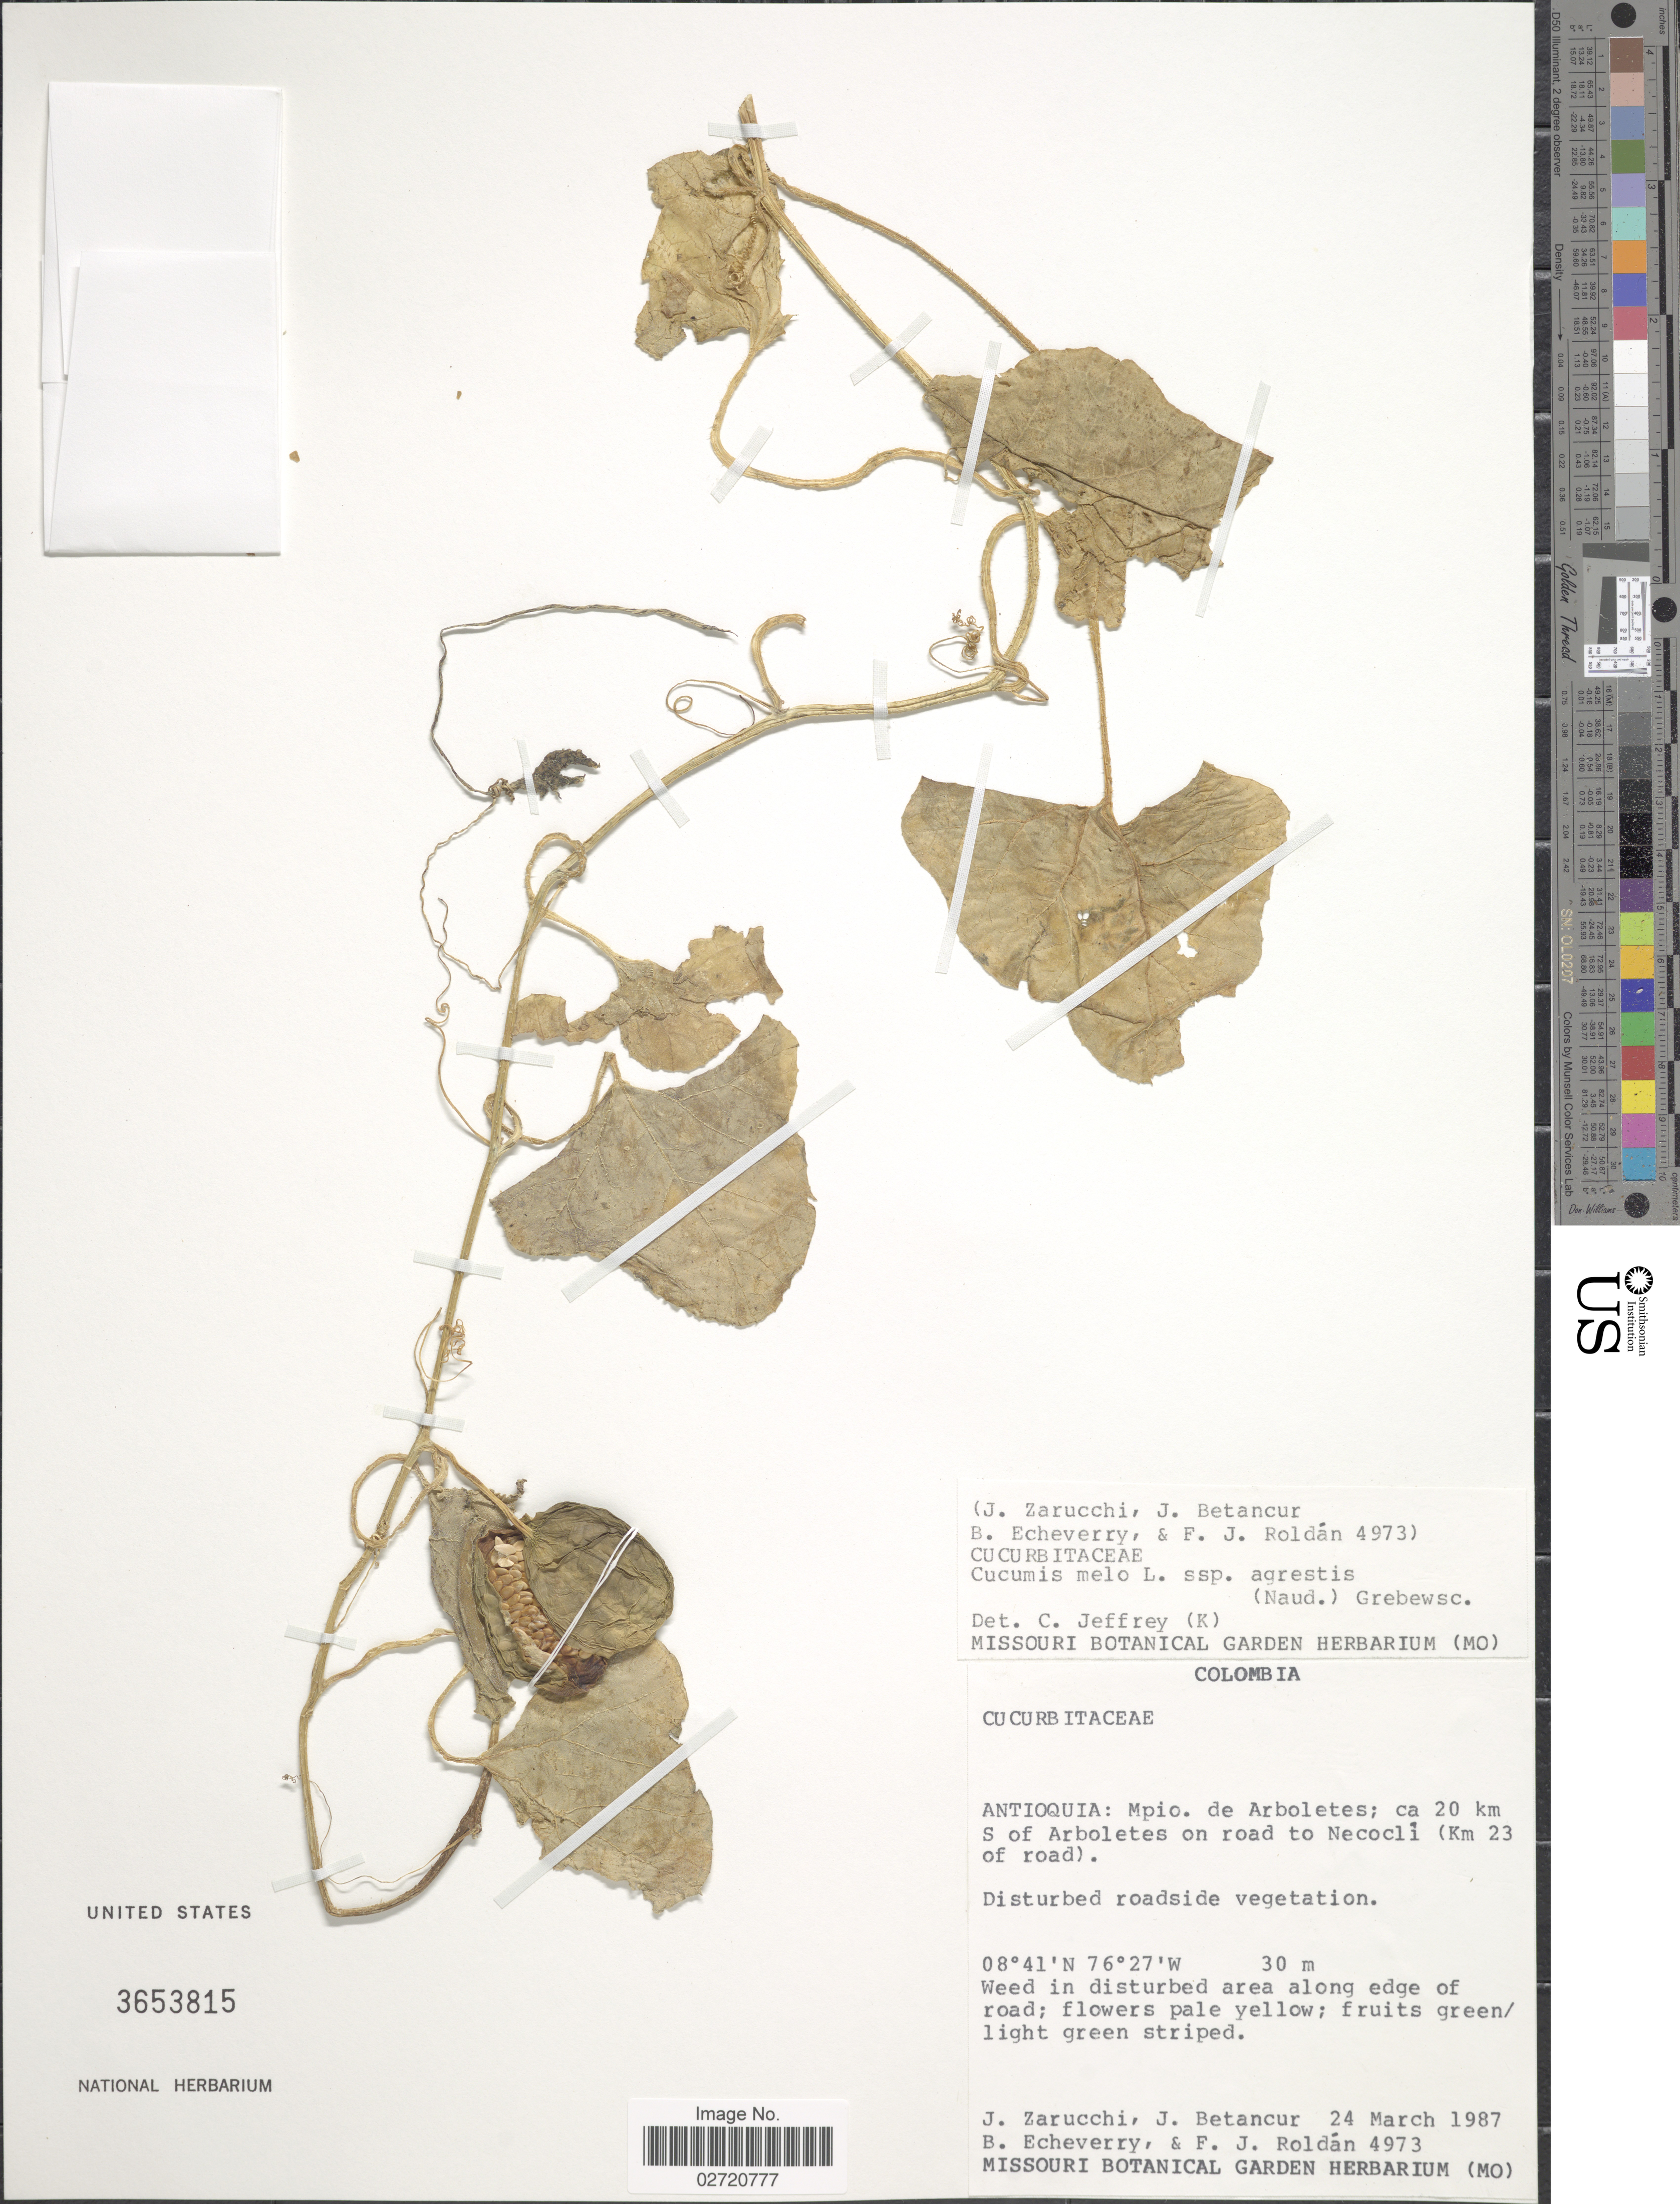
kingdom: Plantae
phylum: Tracheophyta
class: Magnoliopsida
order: Cucurbitales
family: Cucurbitaceae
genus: Cucumis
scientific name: Cucumis melo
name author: L.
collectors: J. L. Zarucchi, J. Betancur, B. Echeverry & F. J. Roldán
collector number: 4973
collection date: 1987-03-24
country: Colombia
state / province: Antioquia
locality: Mpio. de Arboletes; ca 20 km S of Arboletes on road to Necocli (Km 23 of road)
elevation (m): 30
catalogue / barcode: US 3653815